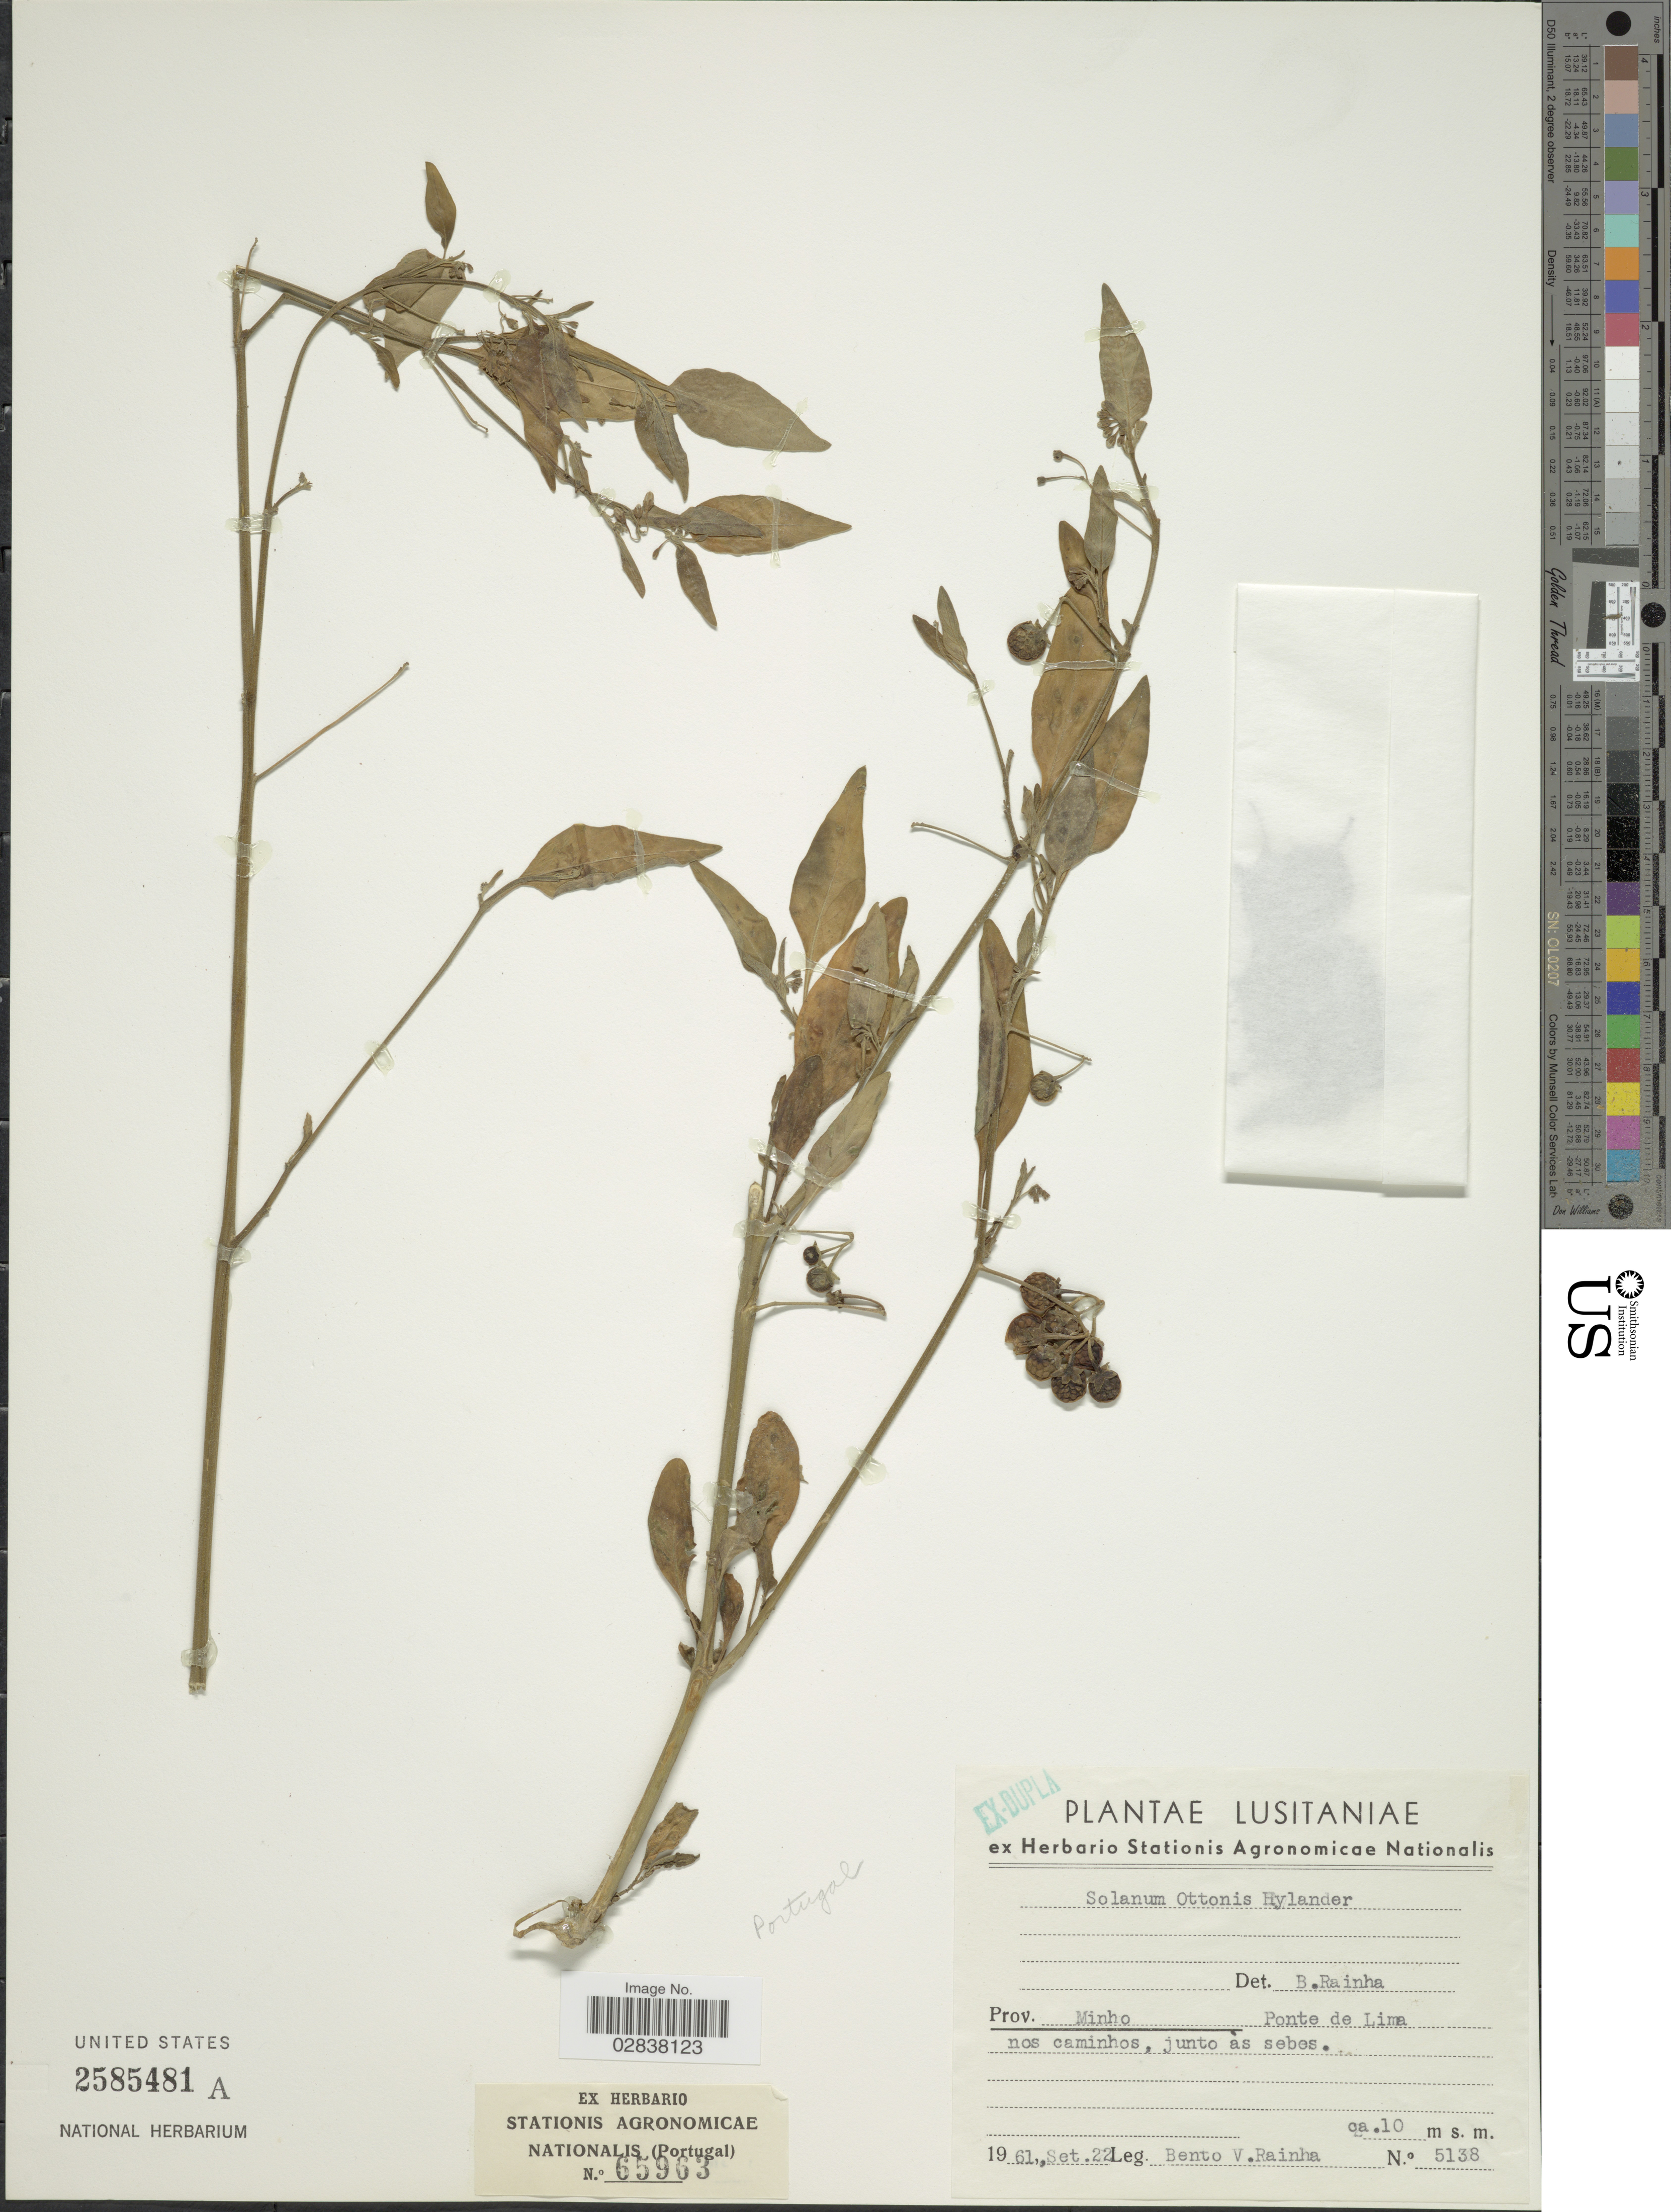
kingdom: Plantae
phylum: Tracheophyta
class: Magnoliopsida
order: Solanales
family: Solanaceae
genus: Solanum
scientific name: Solanum chenopodioides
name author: Lam.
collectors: B. Rainha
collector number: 5138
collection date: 1961-09-22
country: Portugal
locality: Lusitaniae, Prov. Minho, Ponte de Lima nos caminhos, junto as sebes.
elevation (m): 10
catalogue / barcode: US 2585481A